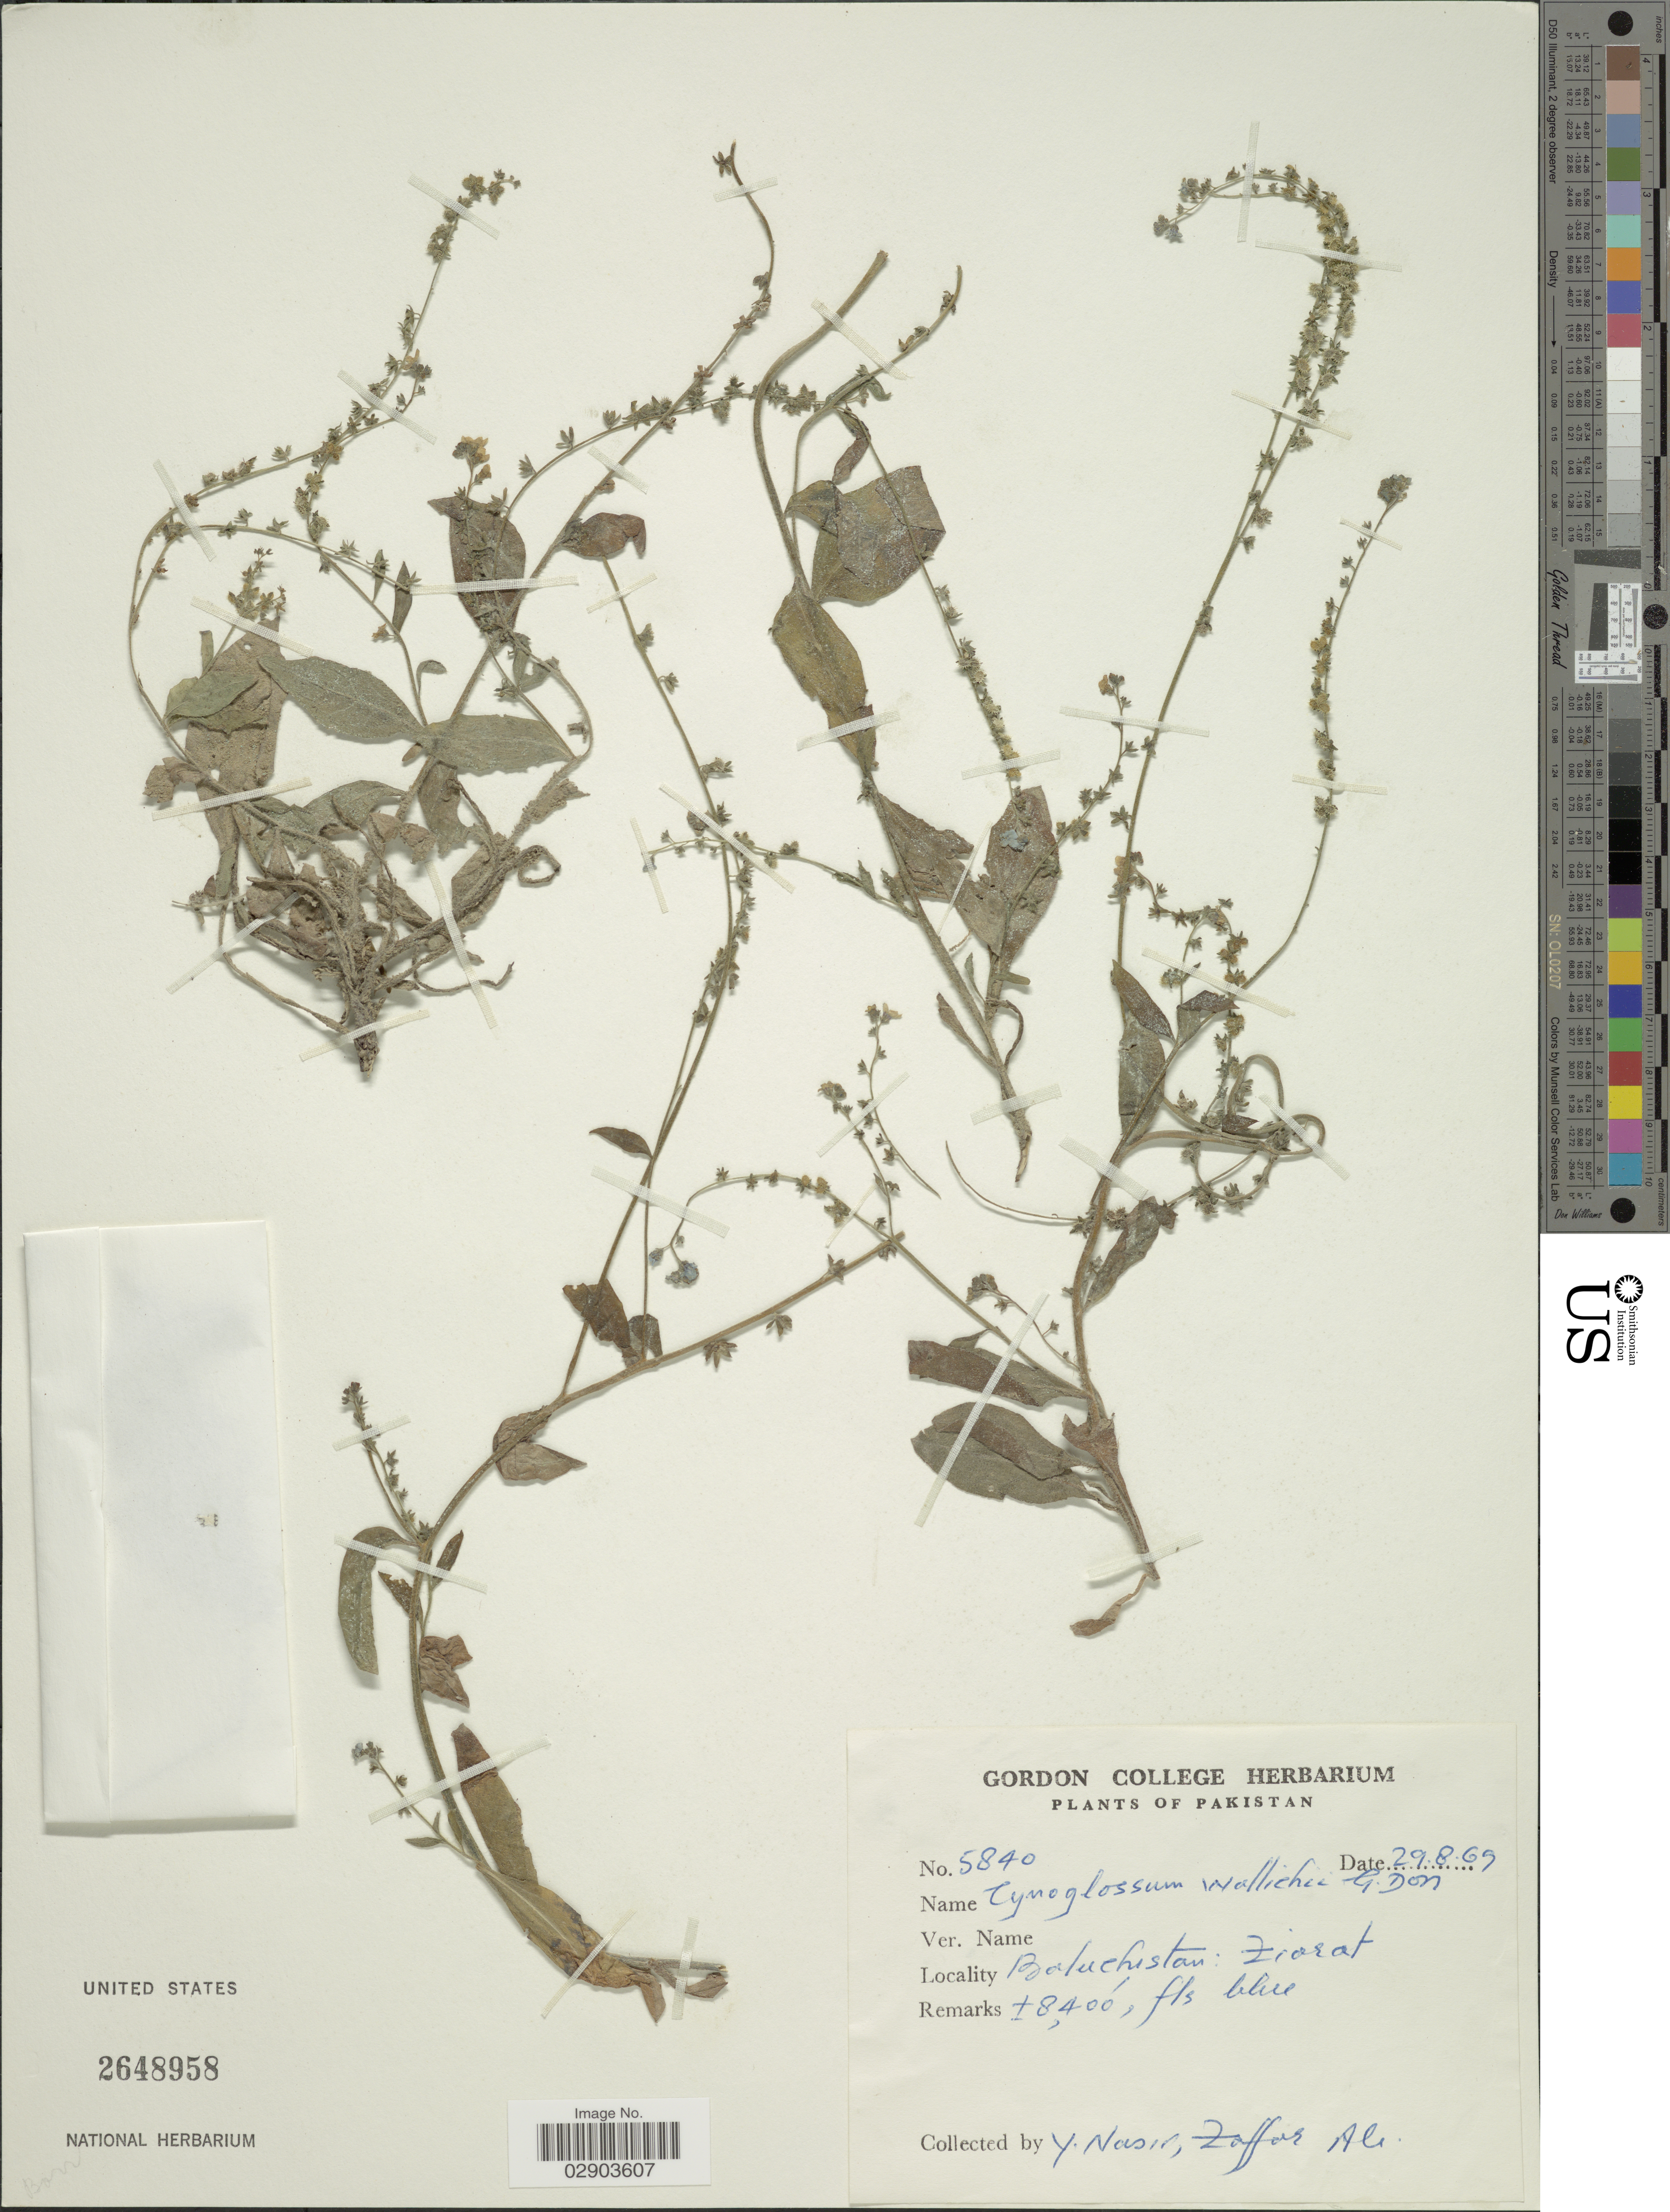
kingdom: Plantae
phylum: Tracheophyta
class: Magnoliopsida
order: Boraginales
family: Boraginaceae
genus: Cynoglossum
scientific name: Cynoglossum wallichii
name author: G. Don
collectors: Y. Nasir & Z. Ali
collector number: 5840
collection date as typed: Transcribed d/m/y: 29/8/69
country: Pakistan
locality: Baluchistan: Ziorat.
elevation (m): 2560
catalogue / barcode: US 2648958